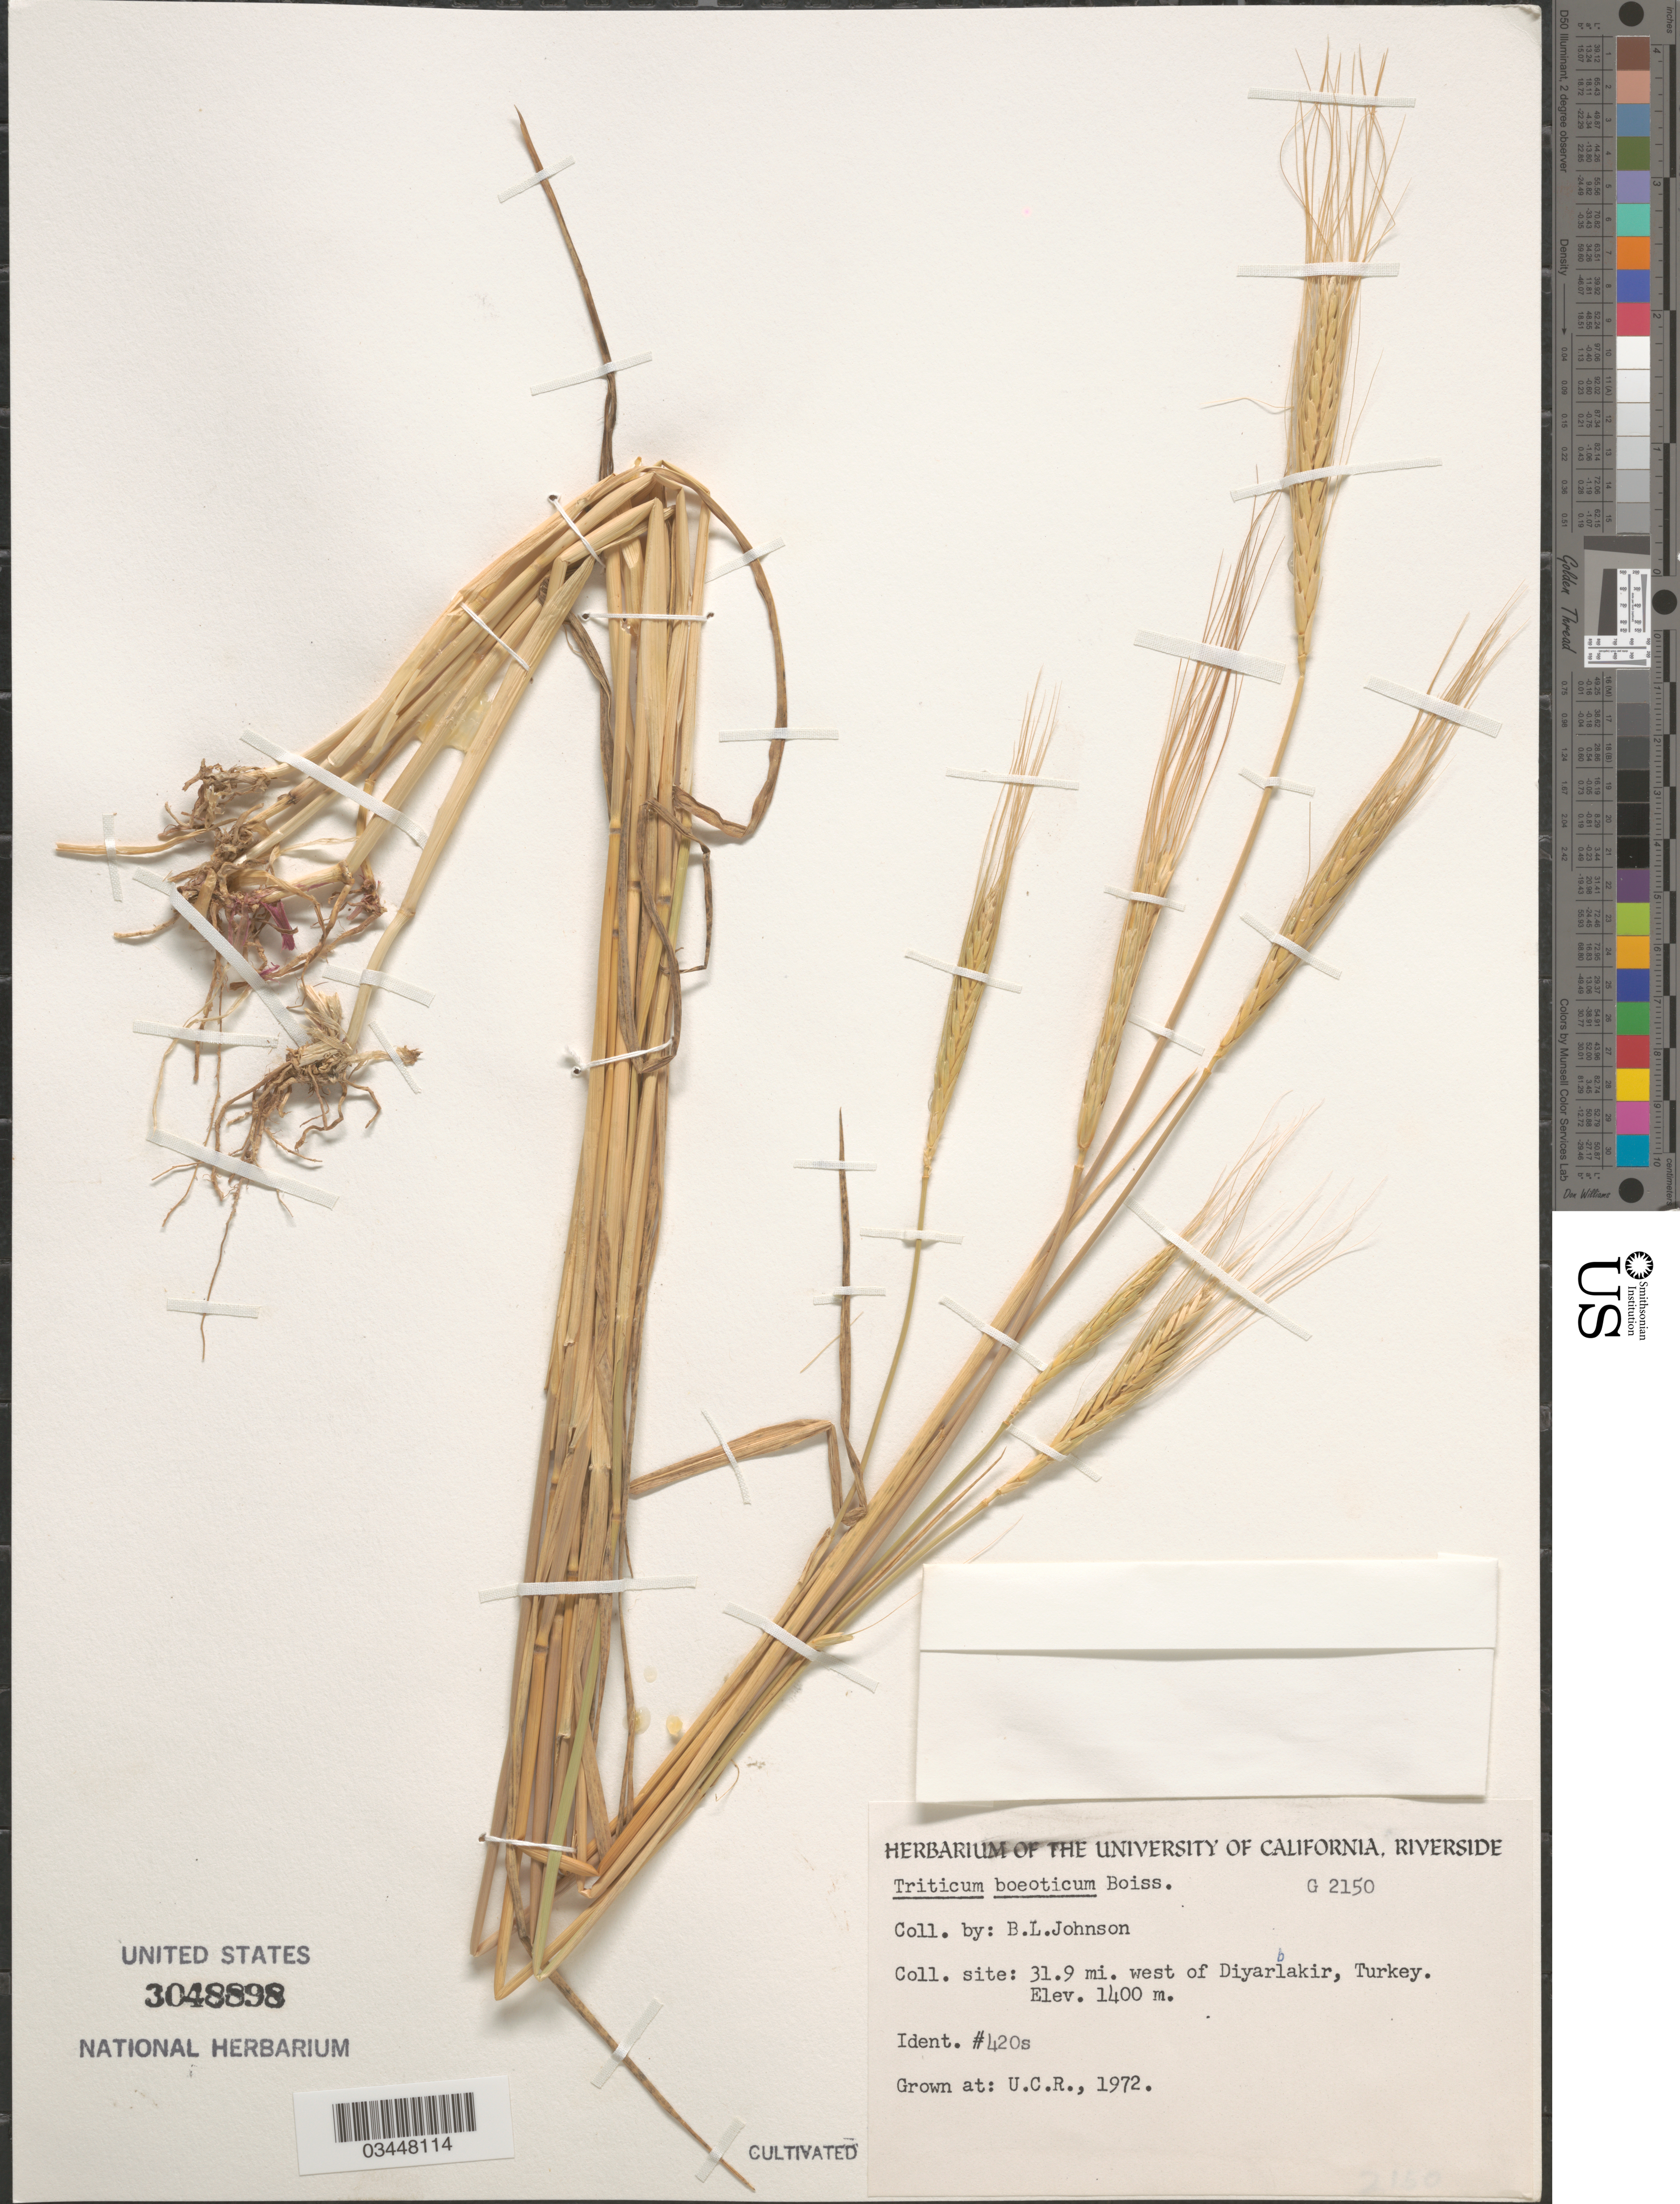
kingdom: Plantae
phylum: Tracheophyta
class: Liliopsida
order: Poales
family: Poaceae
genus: Triticum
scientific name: Triticum boeoticum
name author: Boiss.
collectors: ex herb. Univ. of California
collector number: G2150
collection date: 1972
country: United States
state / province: California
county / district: Riverside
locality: U.C.R.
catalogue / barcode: US 3048898